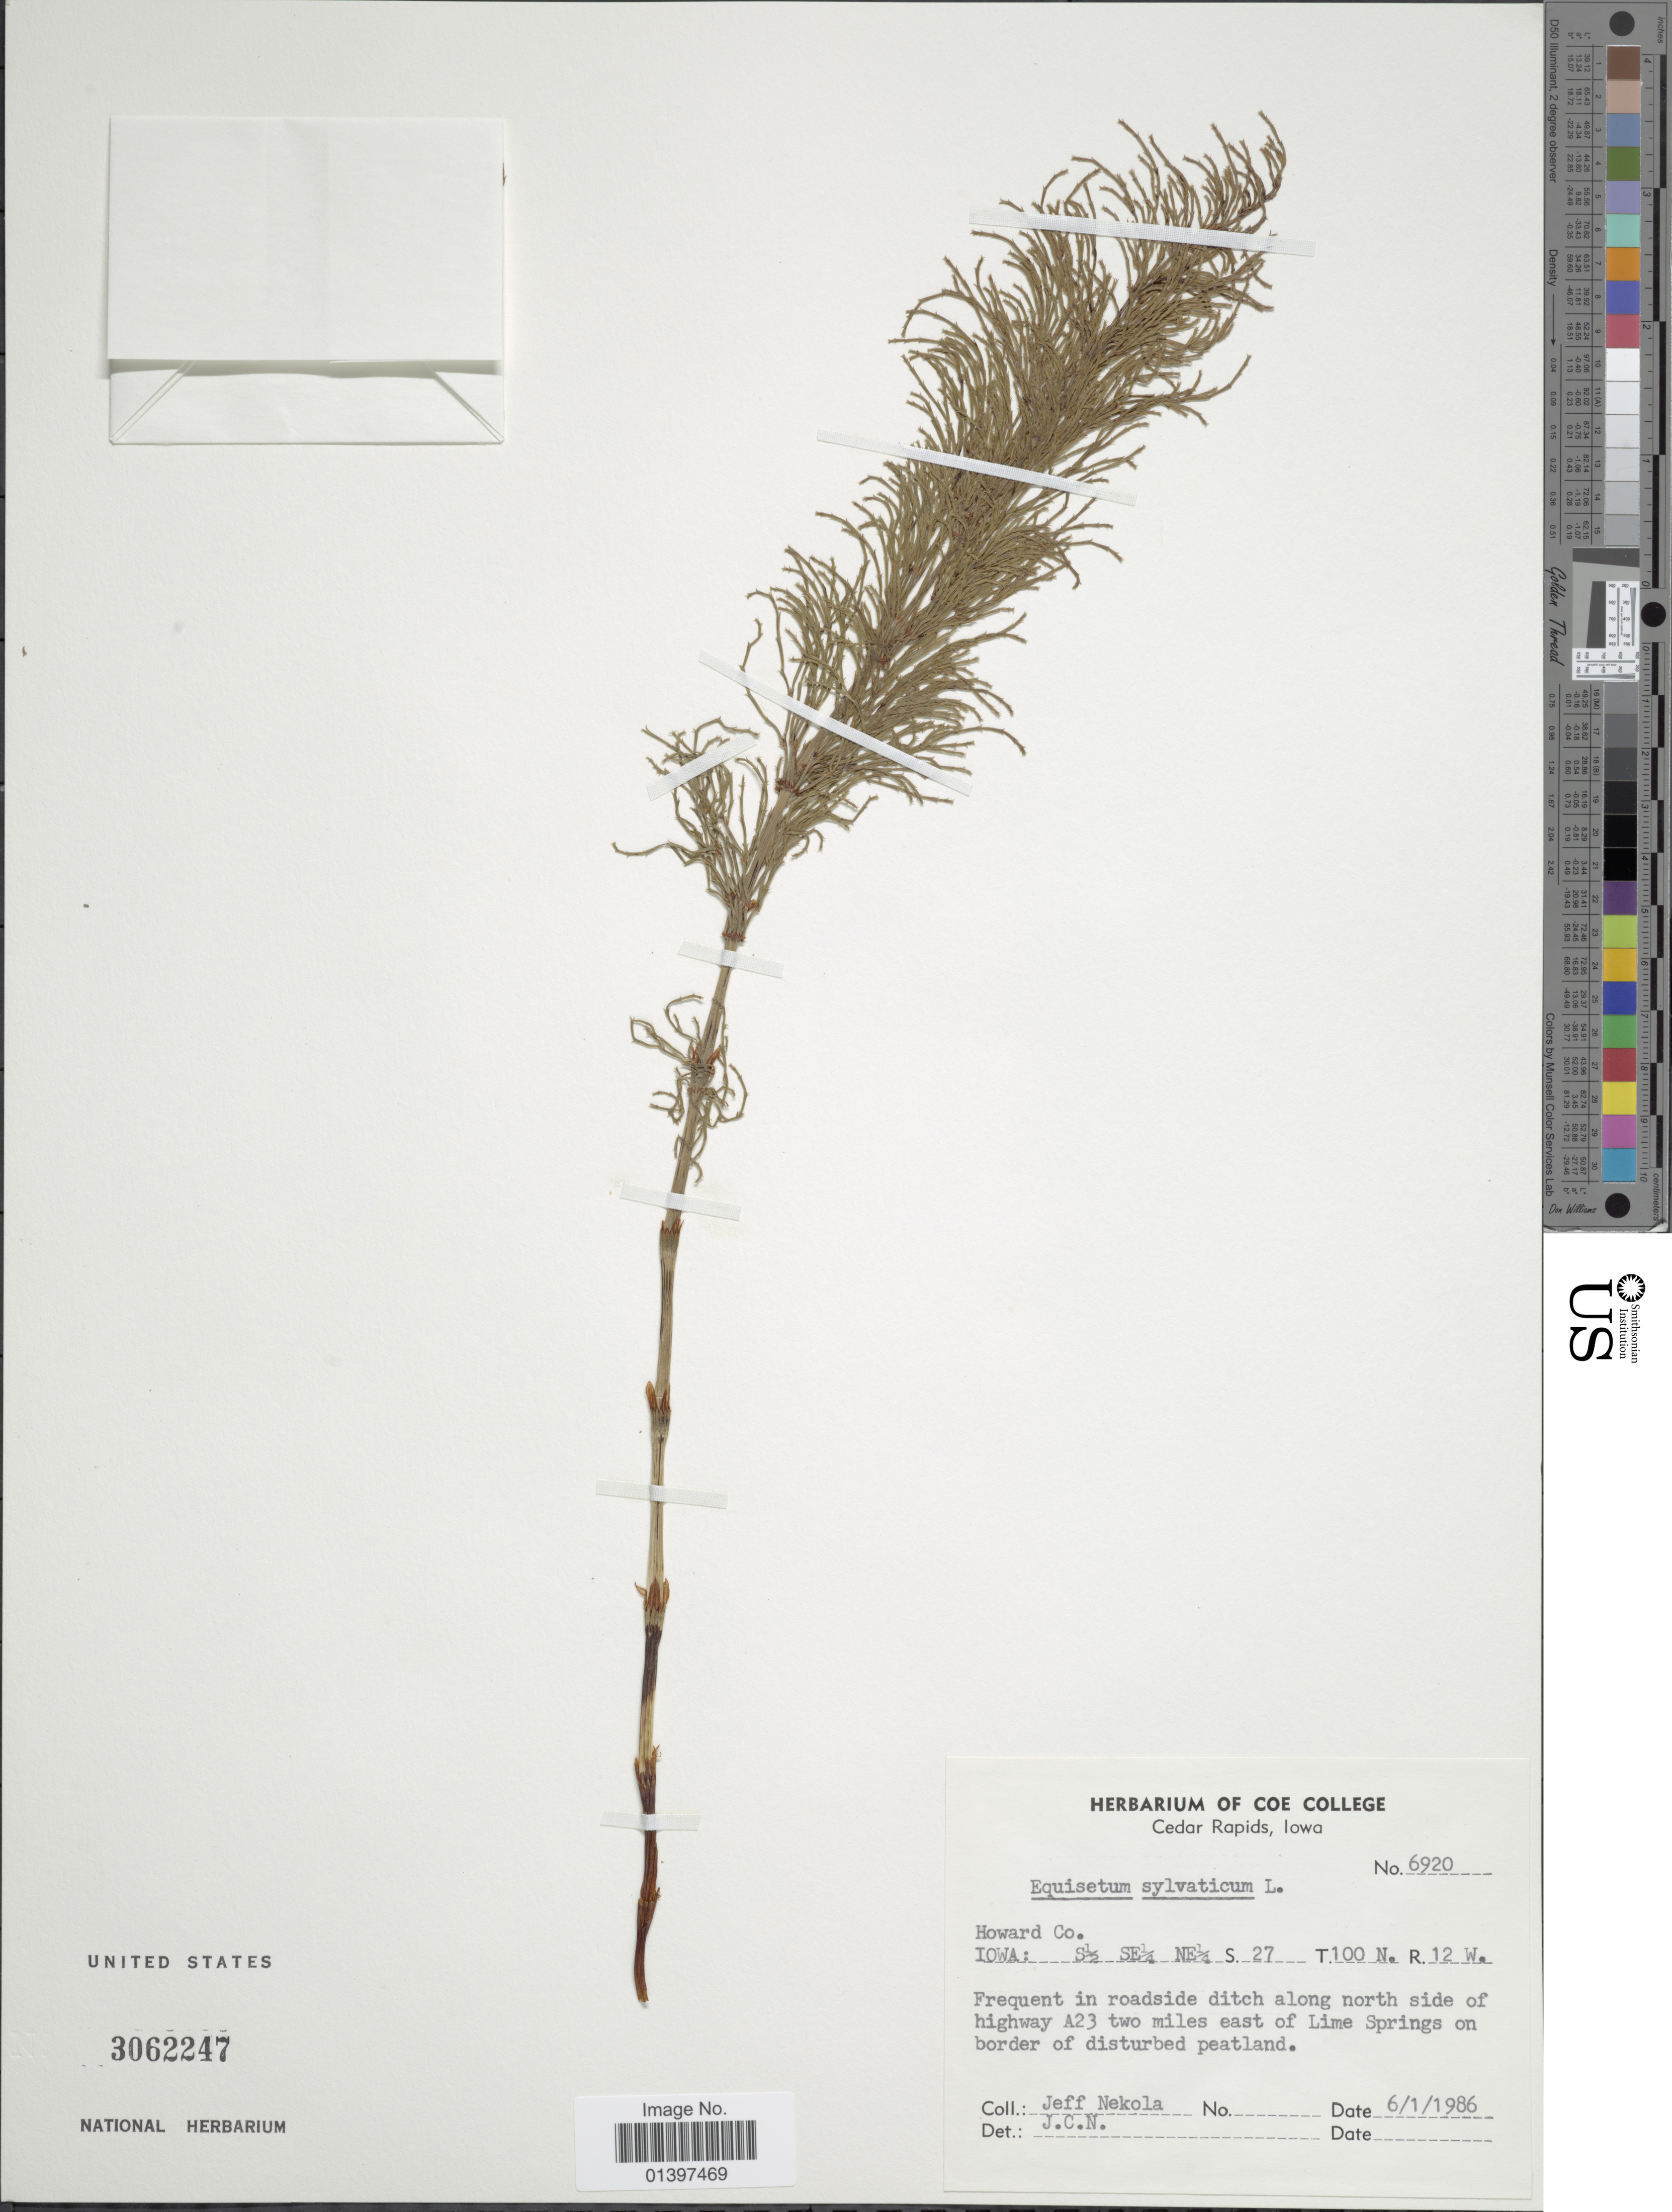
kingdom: Plantae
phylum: Tracheophyta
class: Polypodiopsida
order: Equisetales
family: Equisetaceae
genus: Equisetum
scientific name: Equisetum sylvaticum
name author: L.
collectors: J. Nekola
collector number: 6920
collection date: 1986-06-01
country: United States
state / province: Iowa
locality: Howard Co., Iowa: S½ SE¼ NE¼ S. 27 T100N. R12W. frequent in roadside ditch along north side of highway A23 two miles east of Lime Springs on border of disturbed peatland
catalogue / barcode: US 3062247